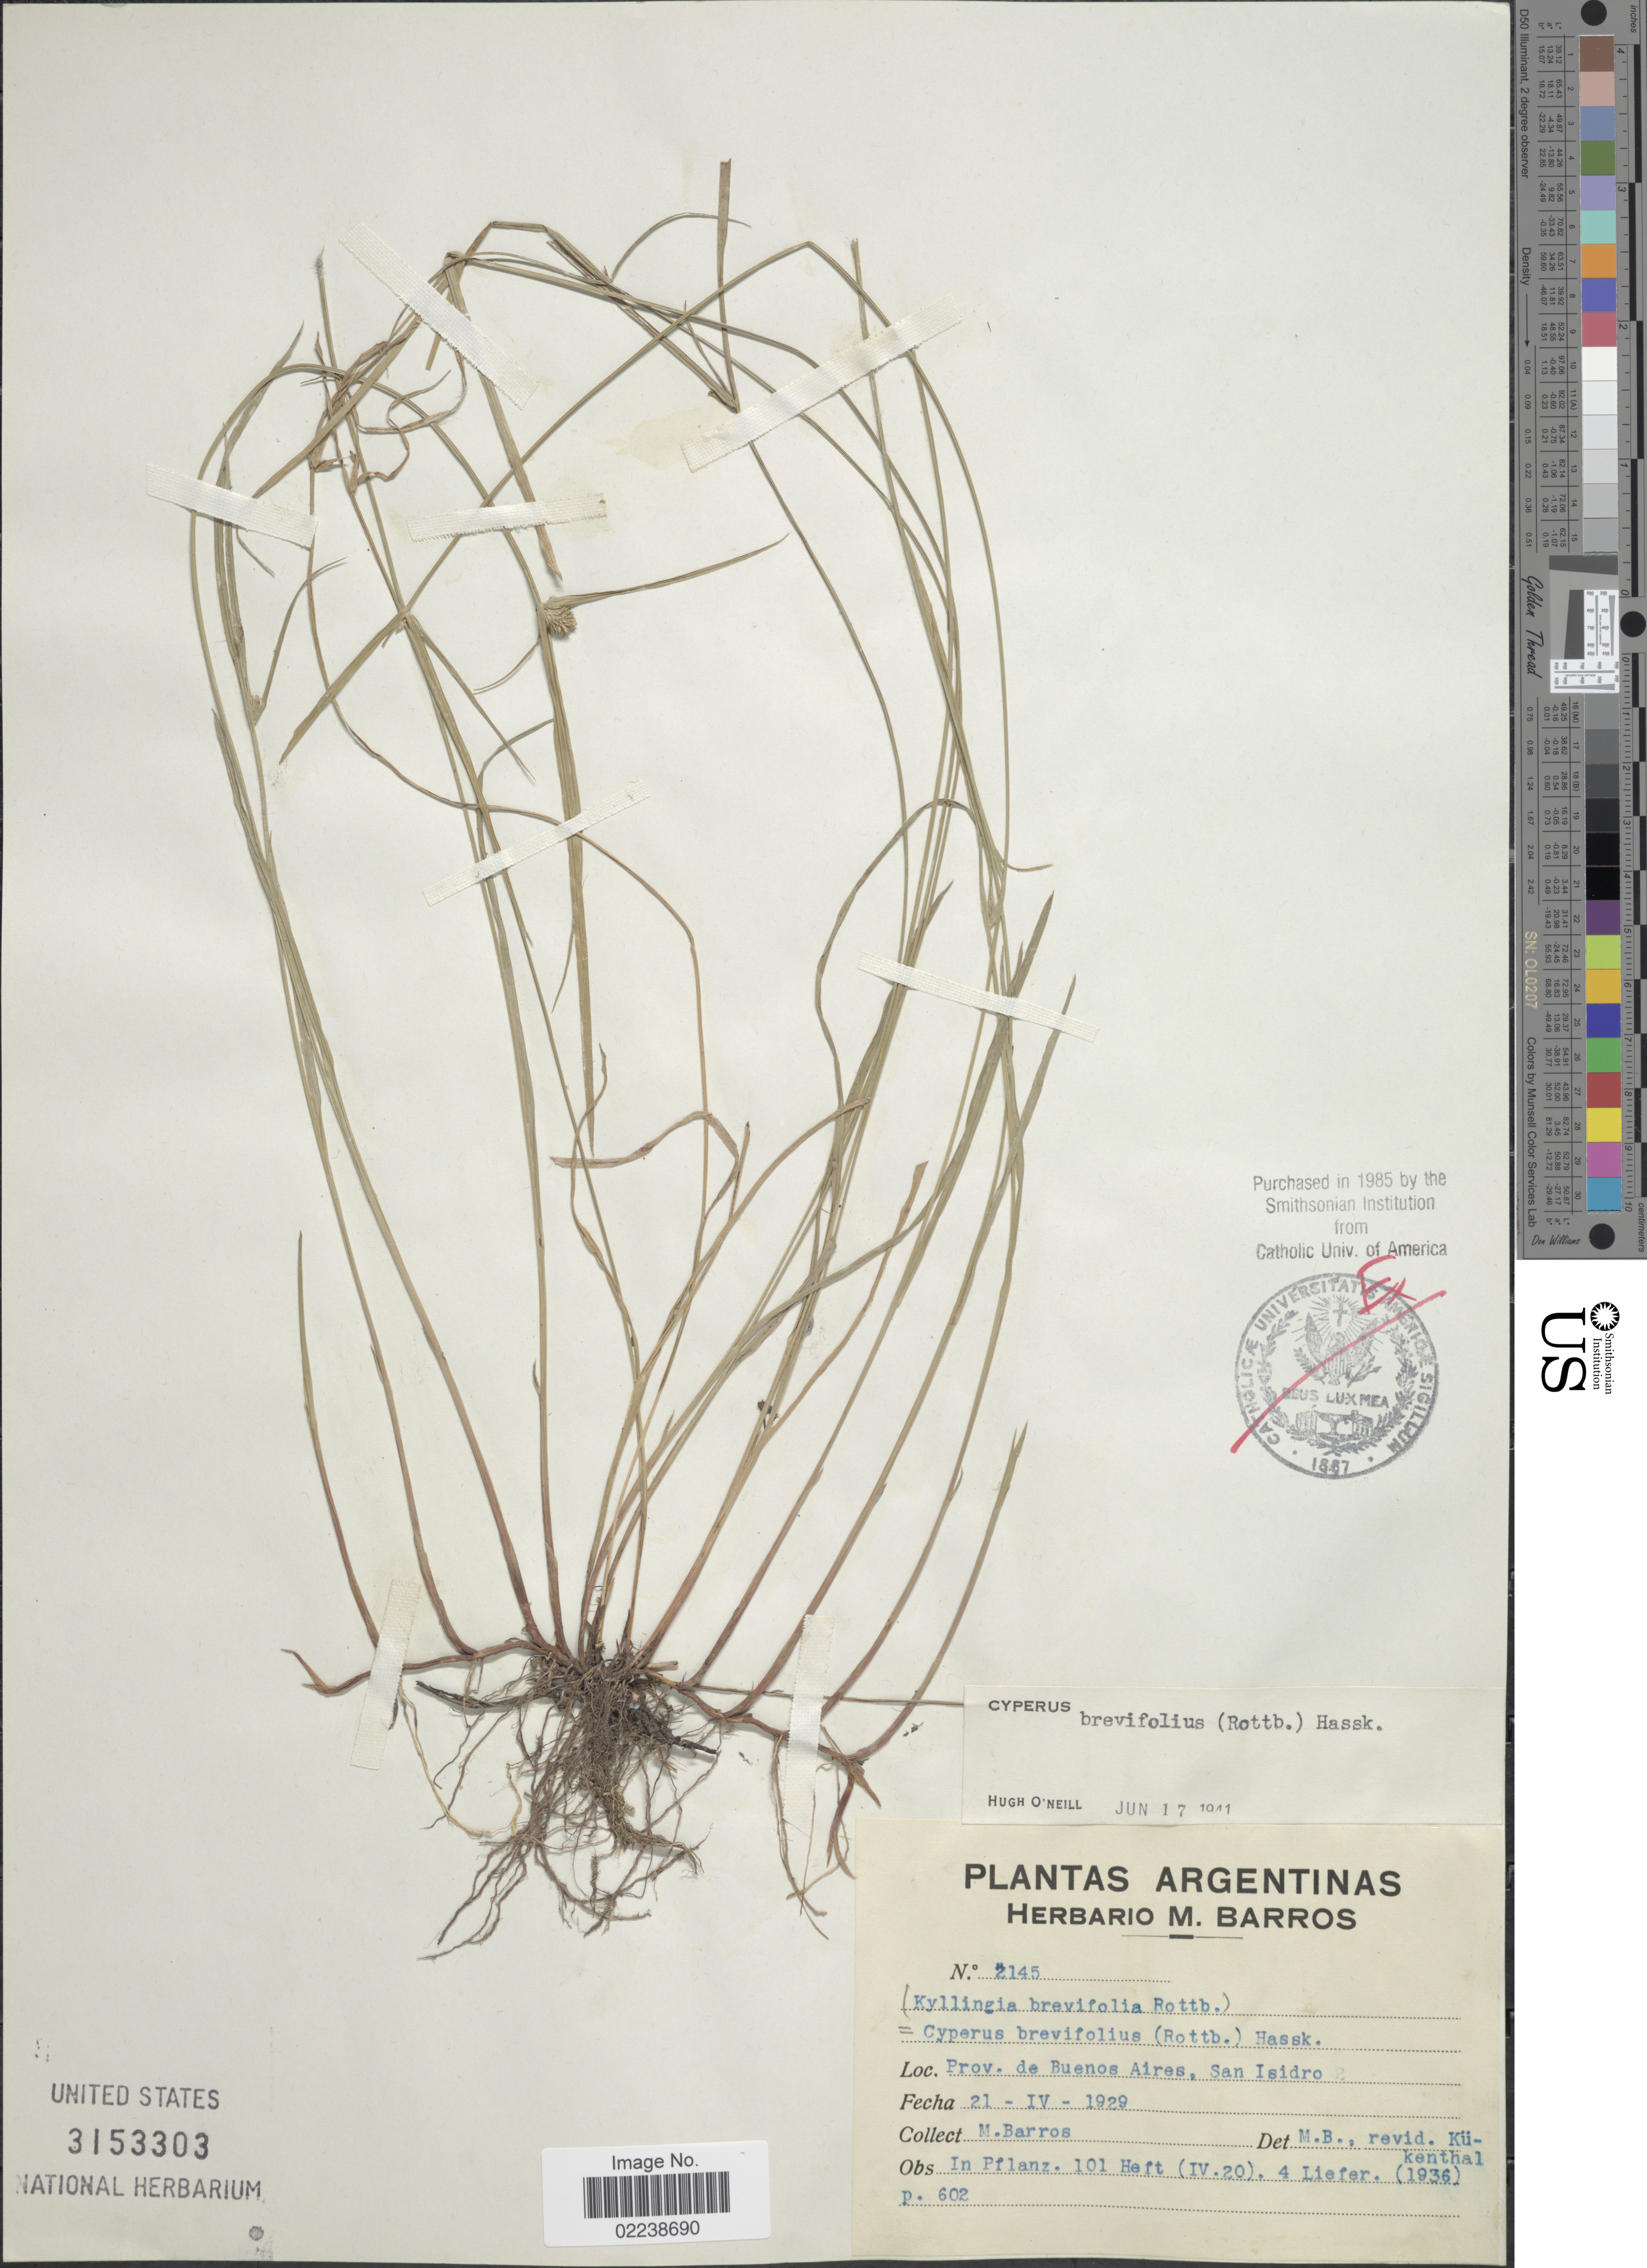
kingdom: Plantae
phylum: Tracheophyta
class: Liliopsida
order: Poales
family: Cyperaceae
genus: Cyperus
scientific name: Cyperus brevifolius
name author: (Rottb.) Hassk.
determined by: Strong, M. T., (US), Smithsonian Institution - National Museum of Natural History (UNITED STATES)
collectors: M. Barros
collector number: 2145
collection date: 1929-04-21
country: Argentina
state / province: Buenos Aires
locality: San Isidro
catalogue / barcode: US 3153303